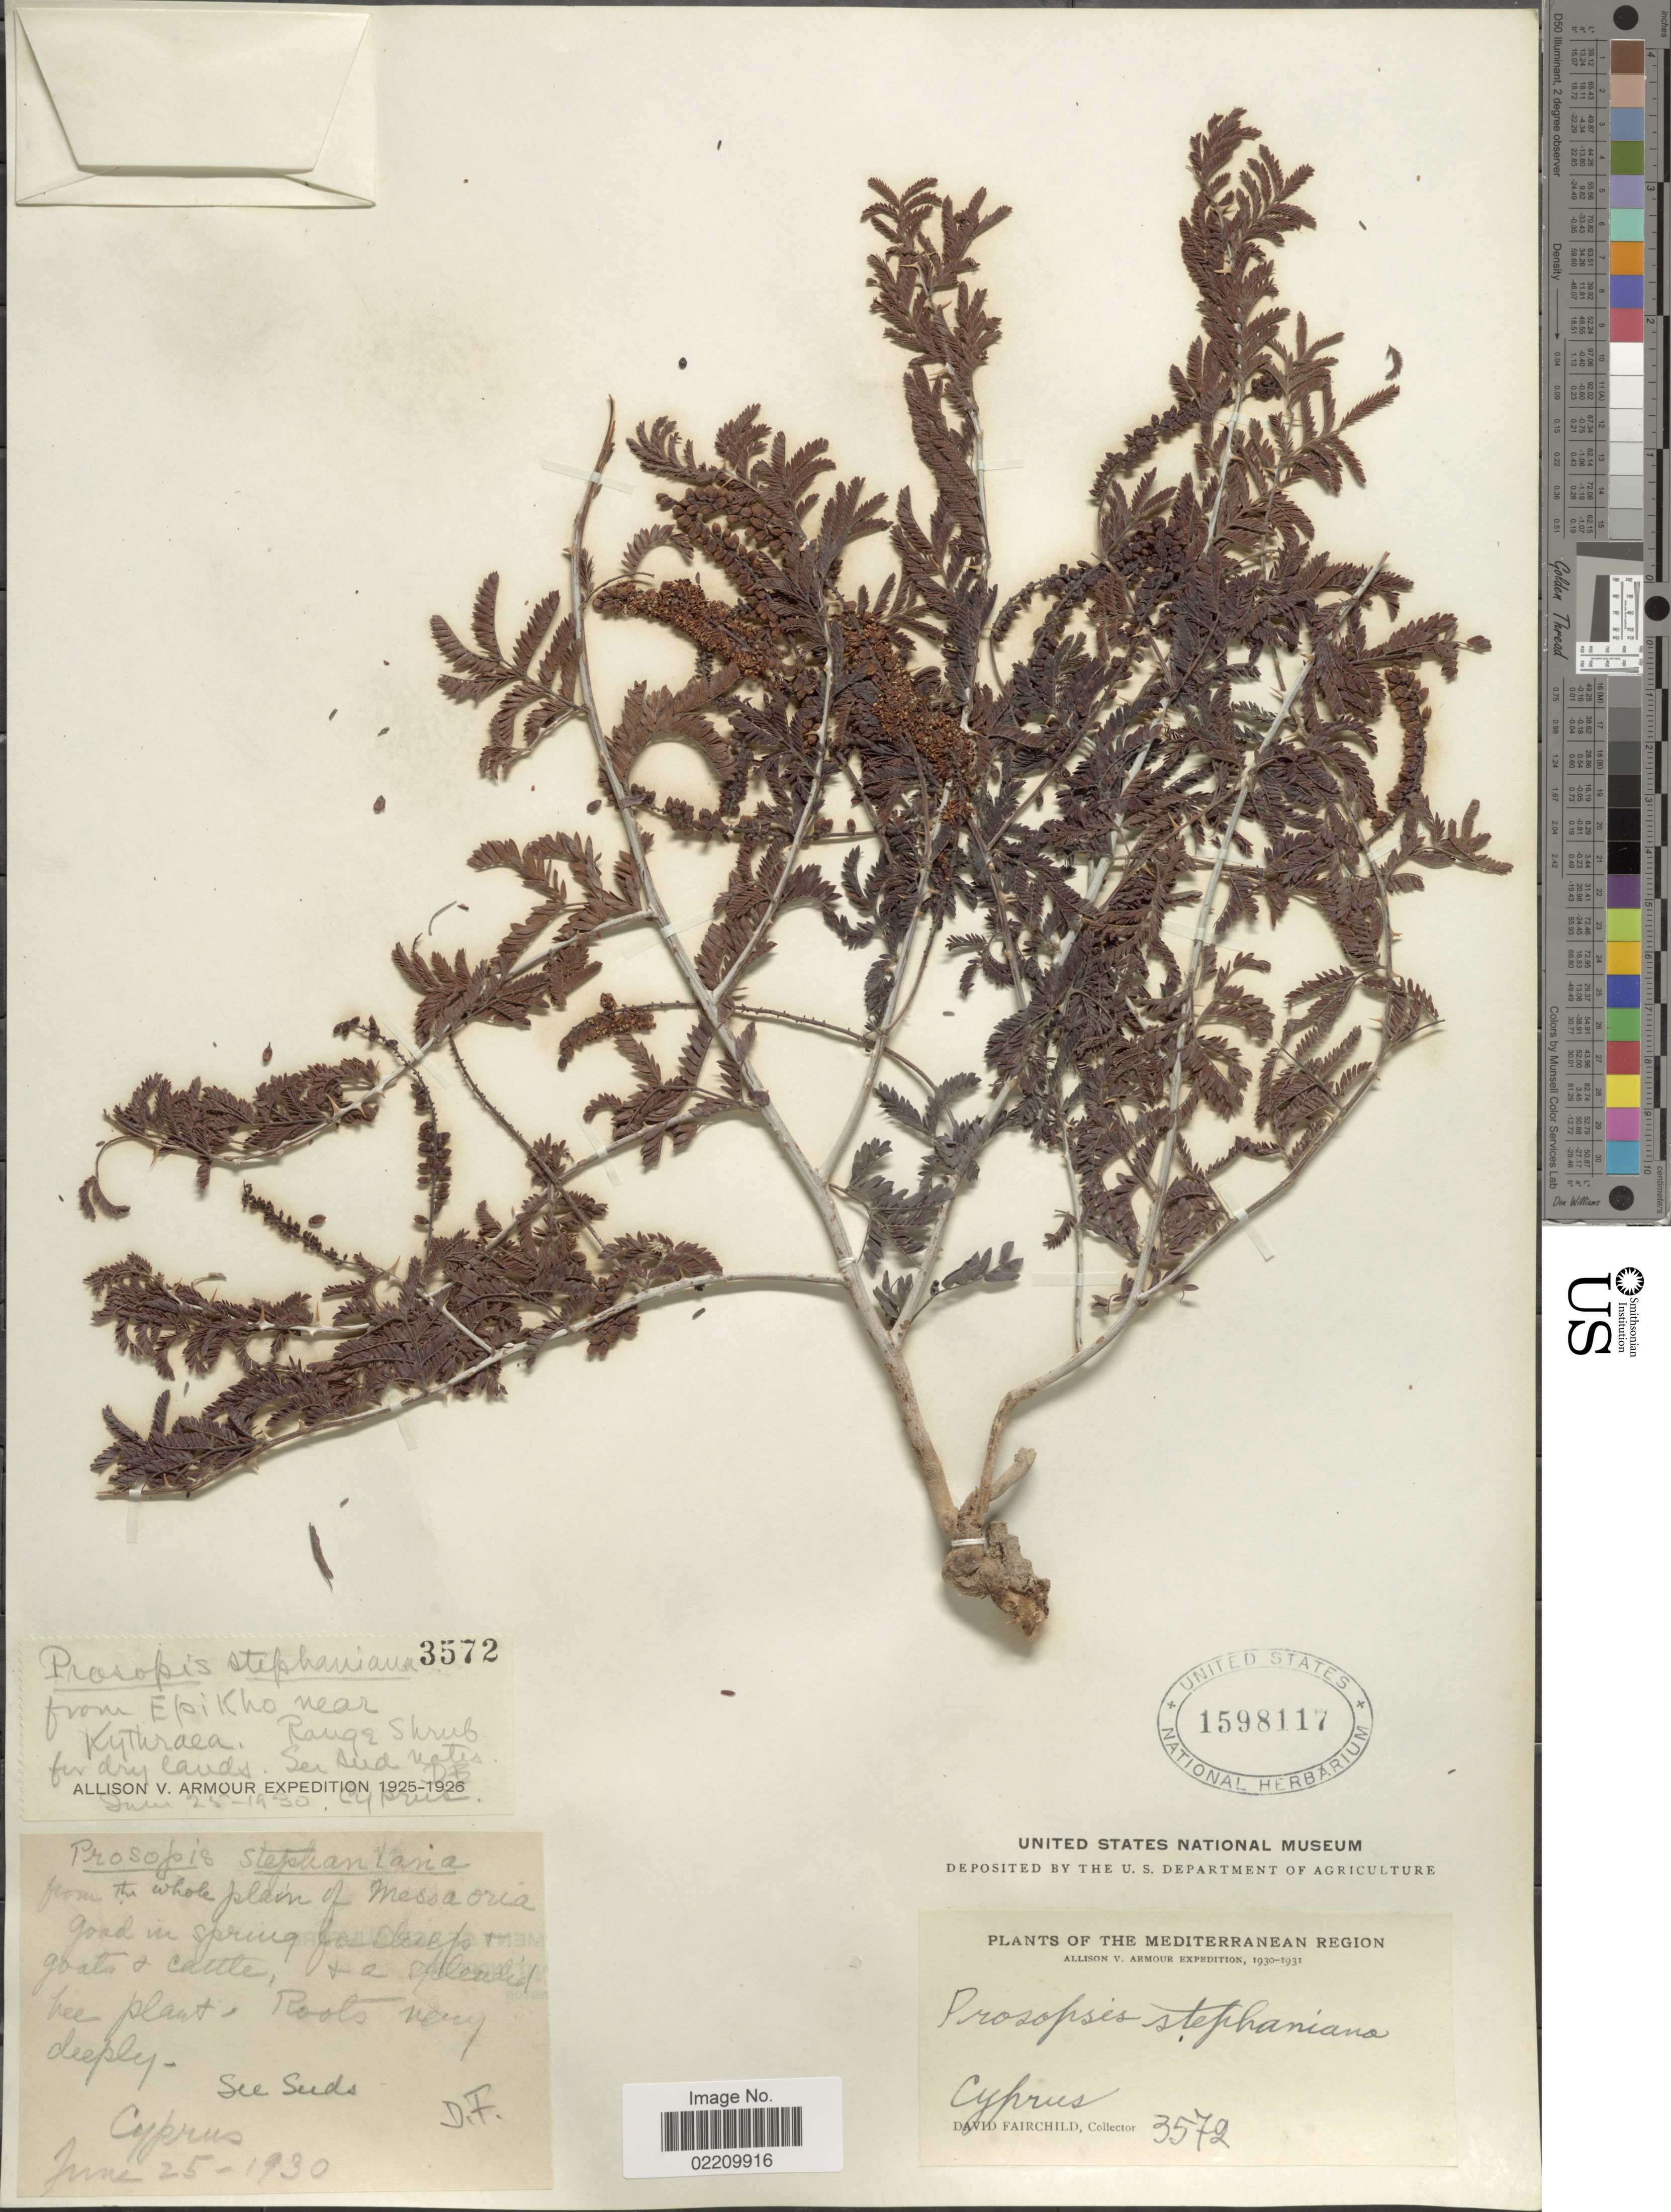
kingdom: Plantae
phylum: Tracheophyta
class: Magnoliopsida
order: Fabales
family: Fabaceae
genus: Prosopis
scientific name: Prosopis farcta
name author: (Banks & Sol.) J.F. Macbr.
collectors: D. Fairchild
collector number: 3572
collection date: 1930-06-25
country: Cyprus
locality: Mediterranean Region, from Epikho near Kythraea, Messaoria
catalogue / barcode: US 1598117